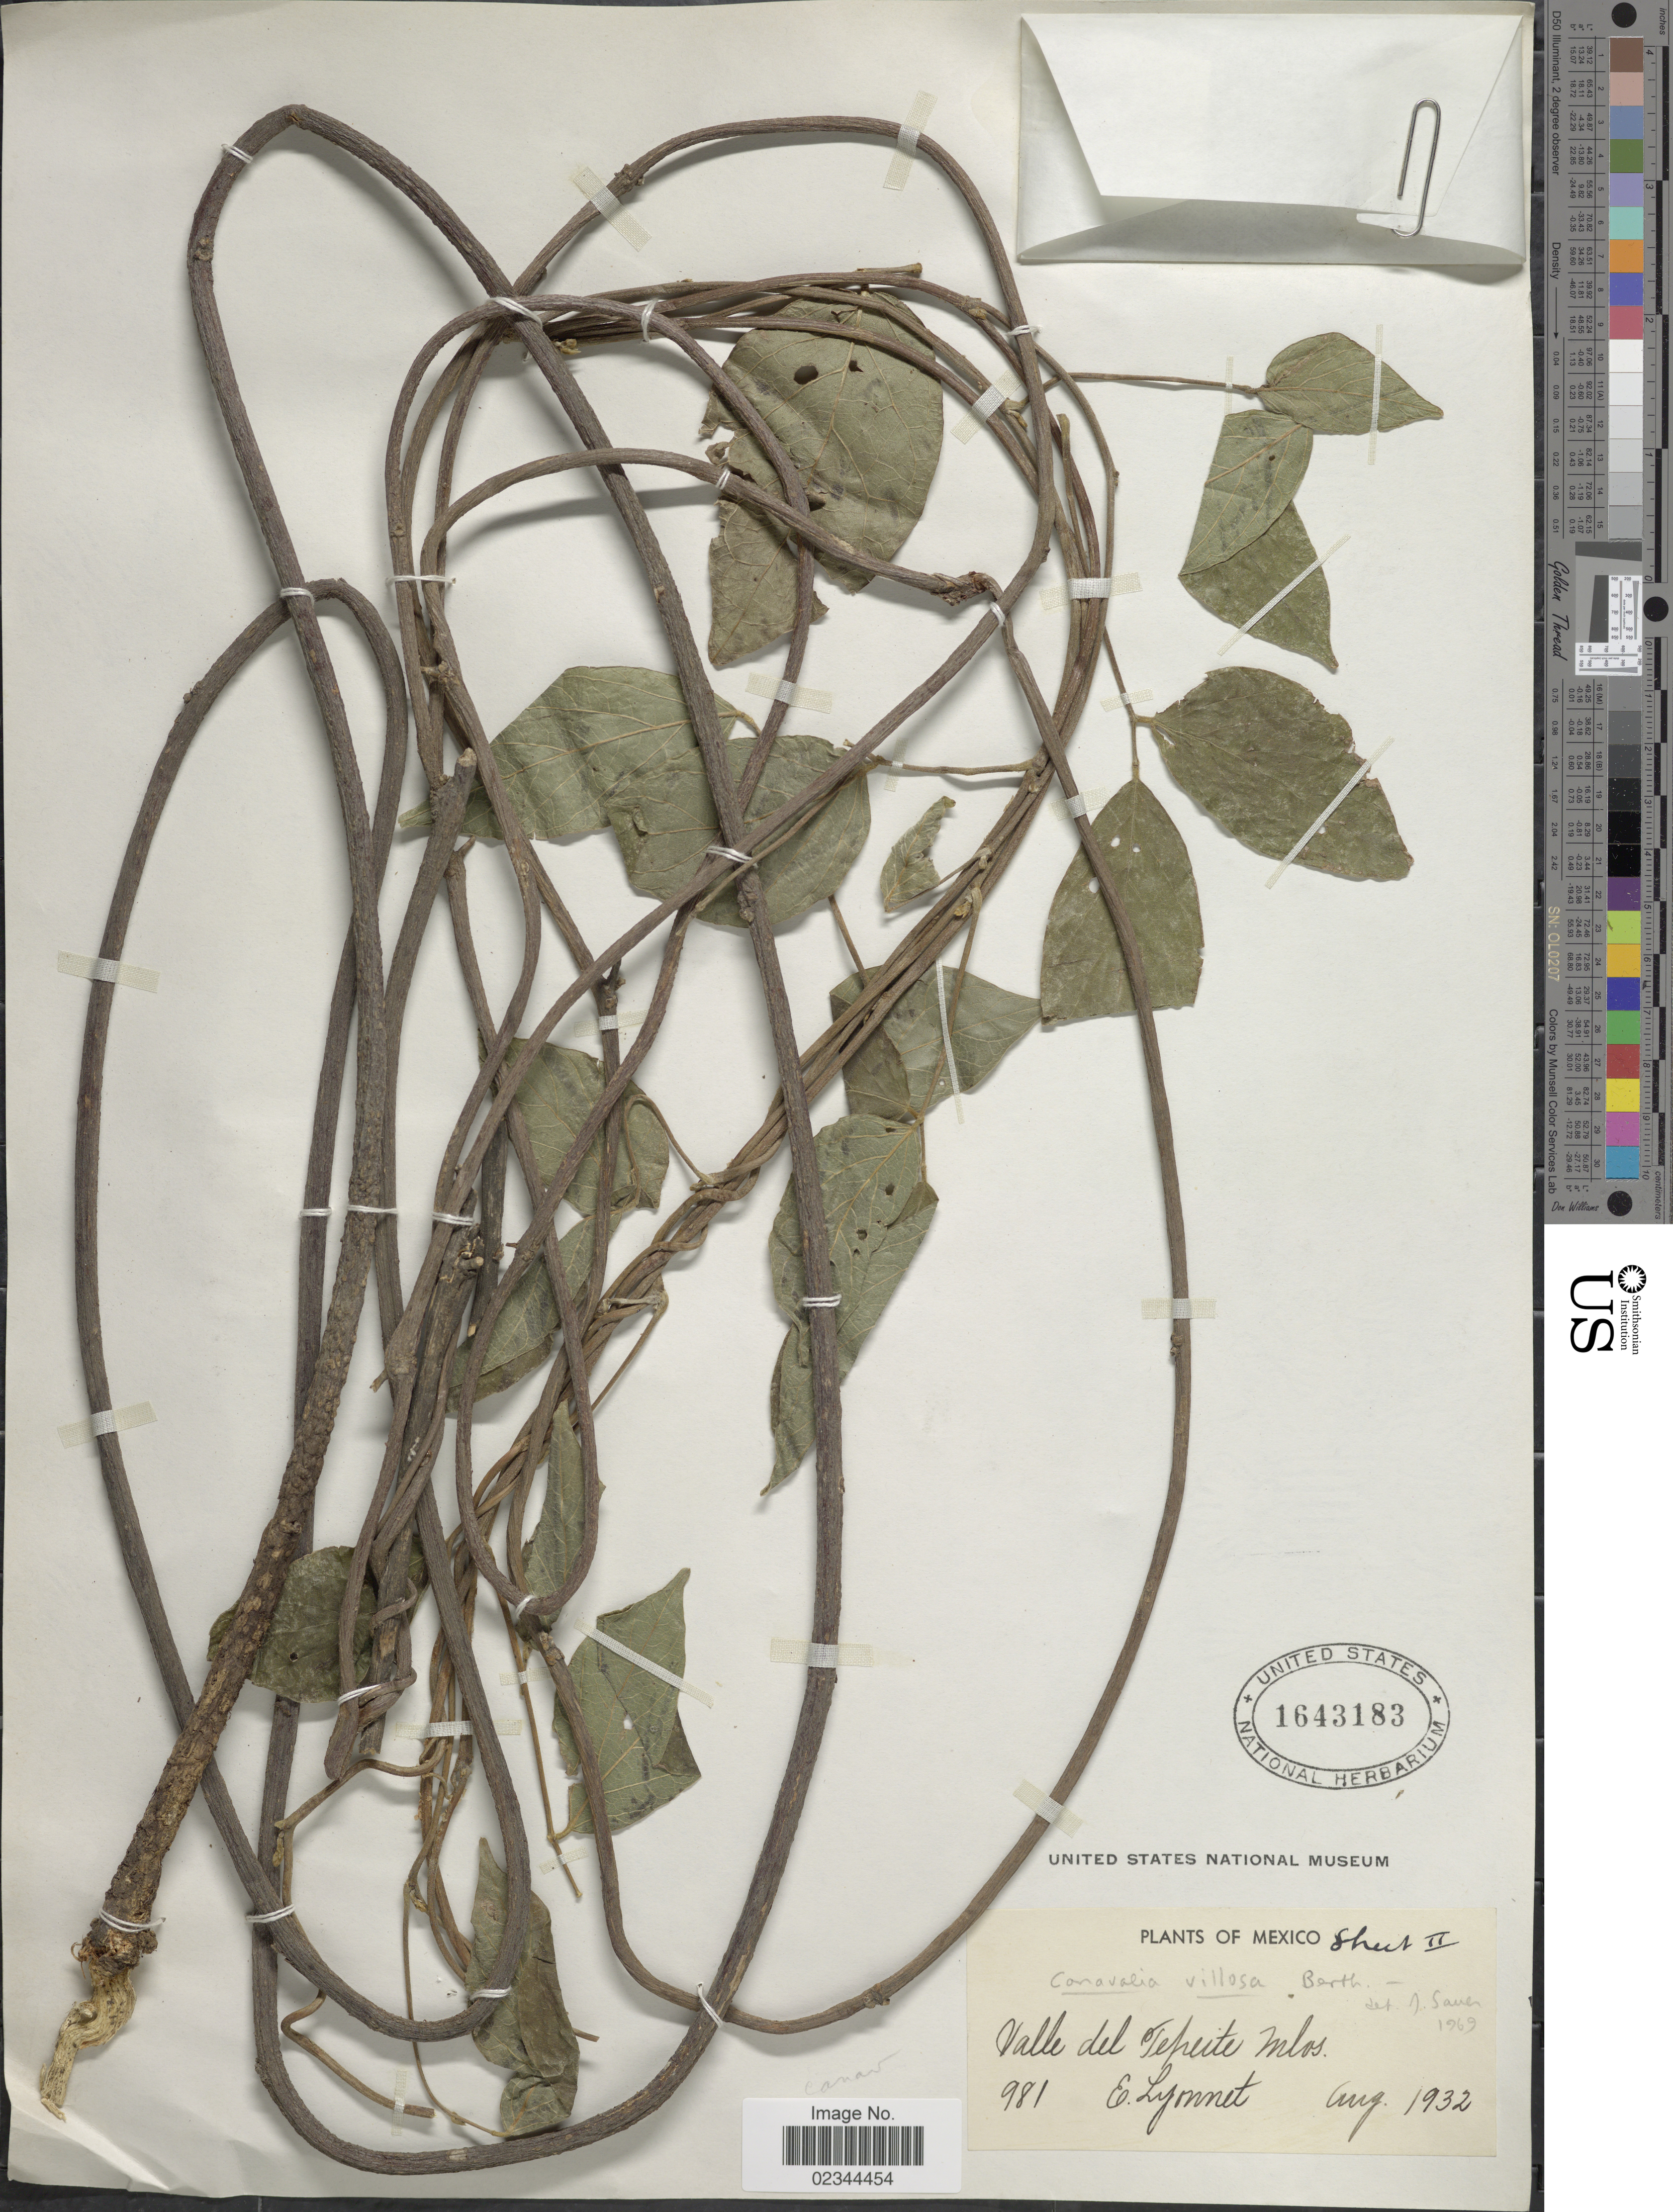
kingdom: Plantae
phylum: Tracheophyta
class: Magnoliopsida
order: Fabales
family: Fabaceae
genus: Canavalia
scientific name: Canavalia villosa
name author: Benth.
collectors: E. Lyonnet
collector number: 981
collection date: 1932-08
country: Mexico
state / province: Morelos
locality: Valle del Tepeite, Mlos.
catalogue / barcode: US 1643183